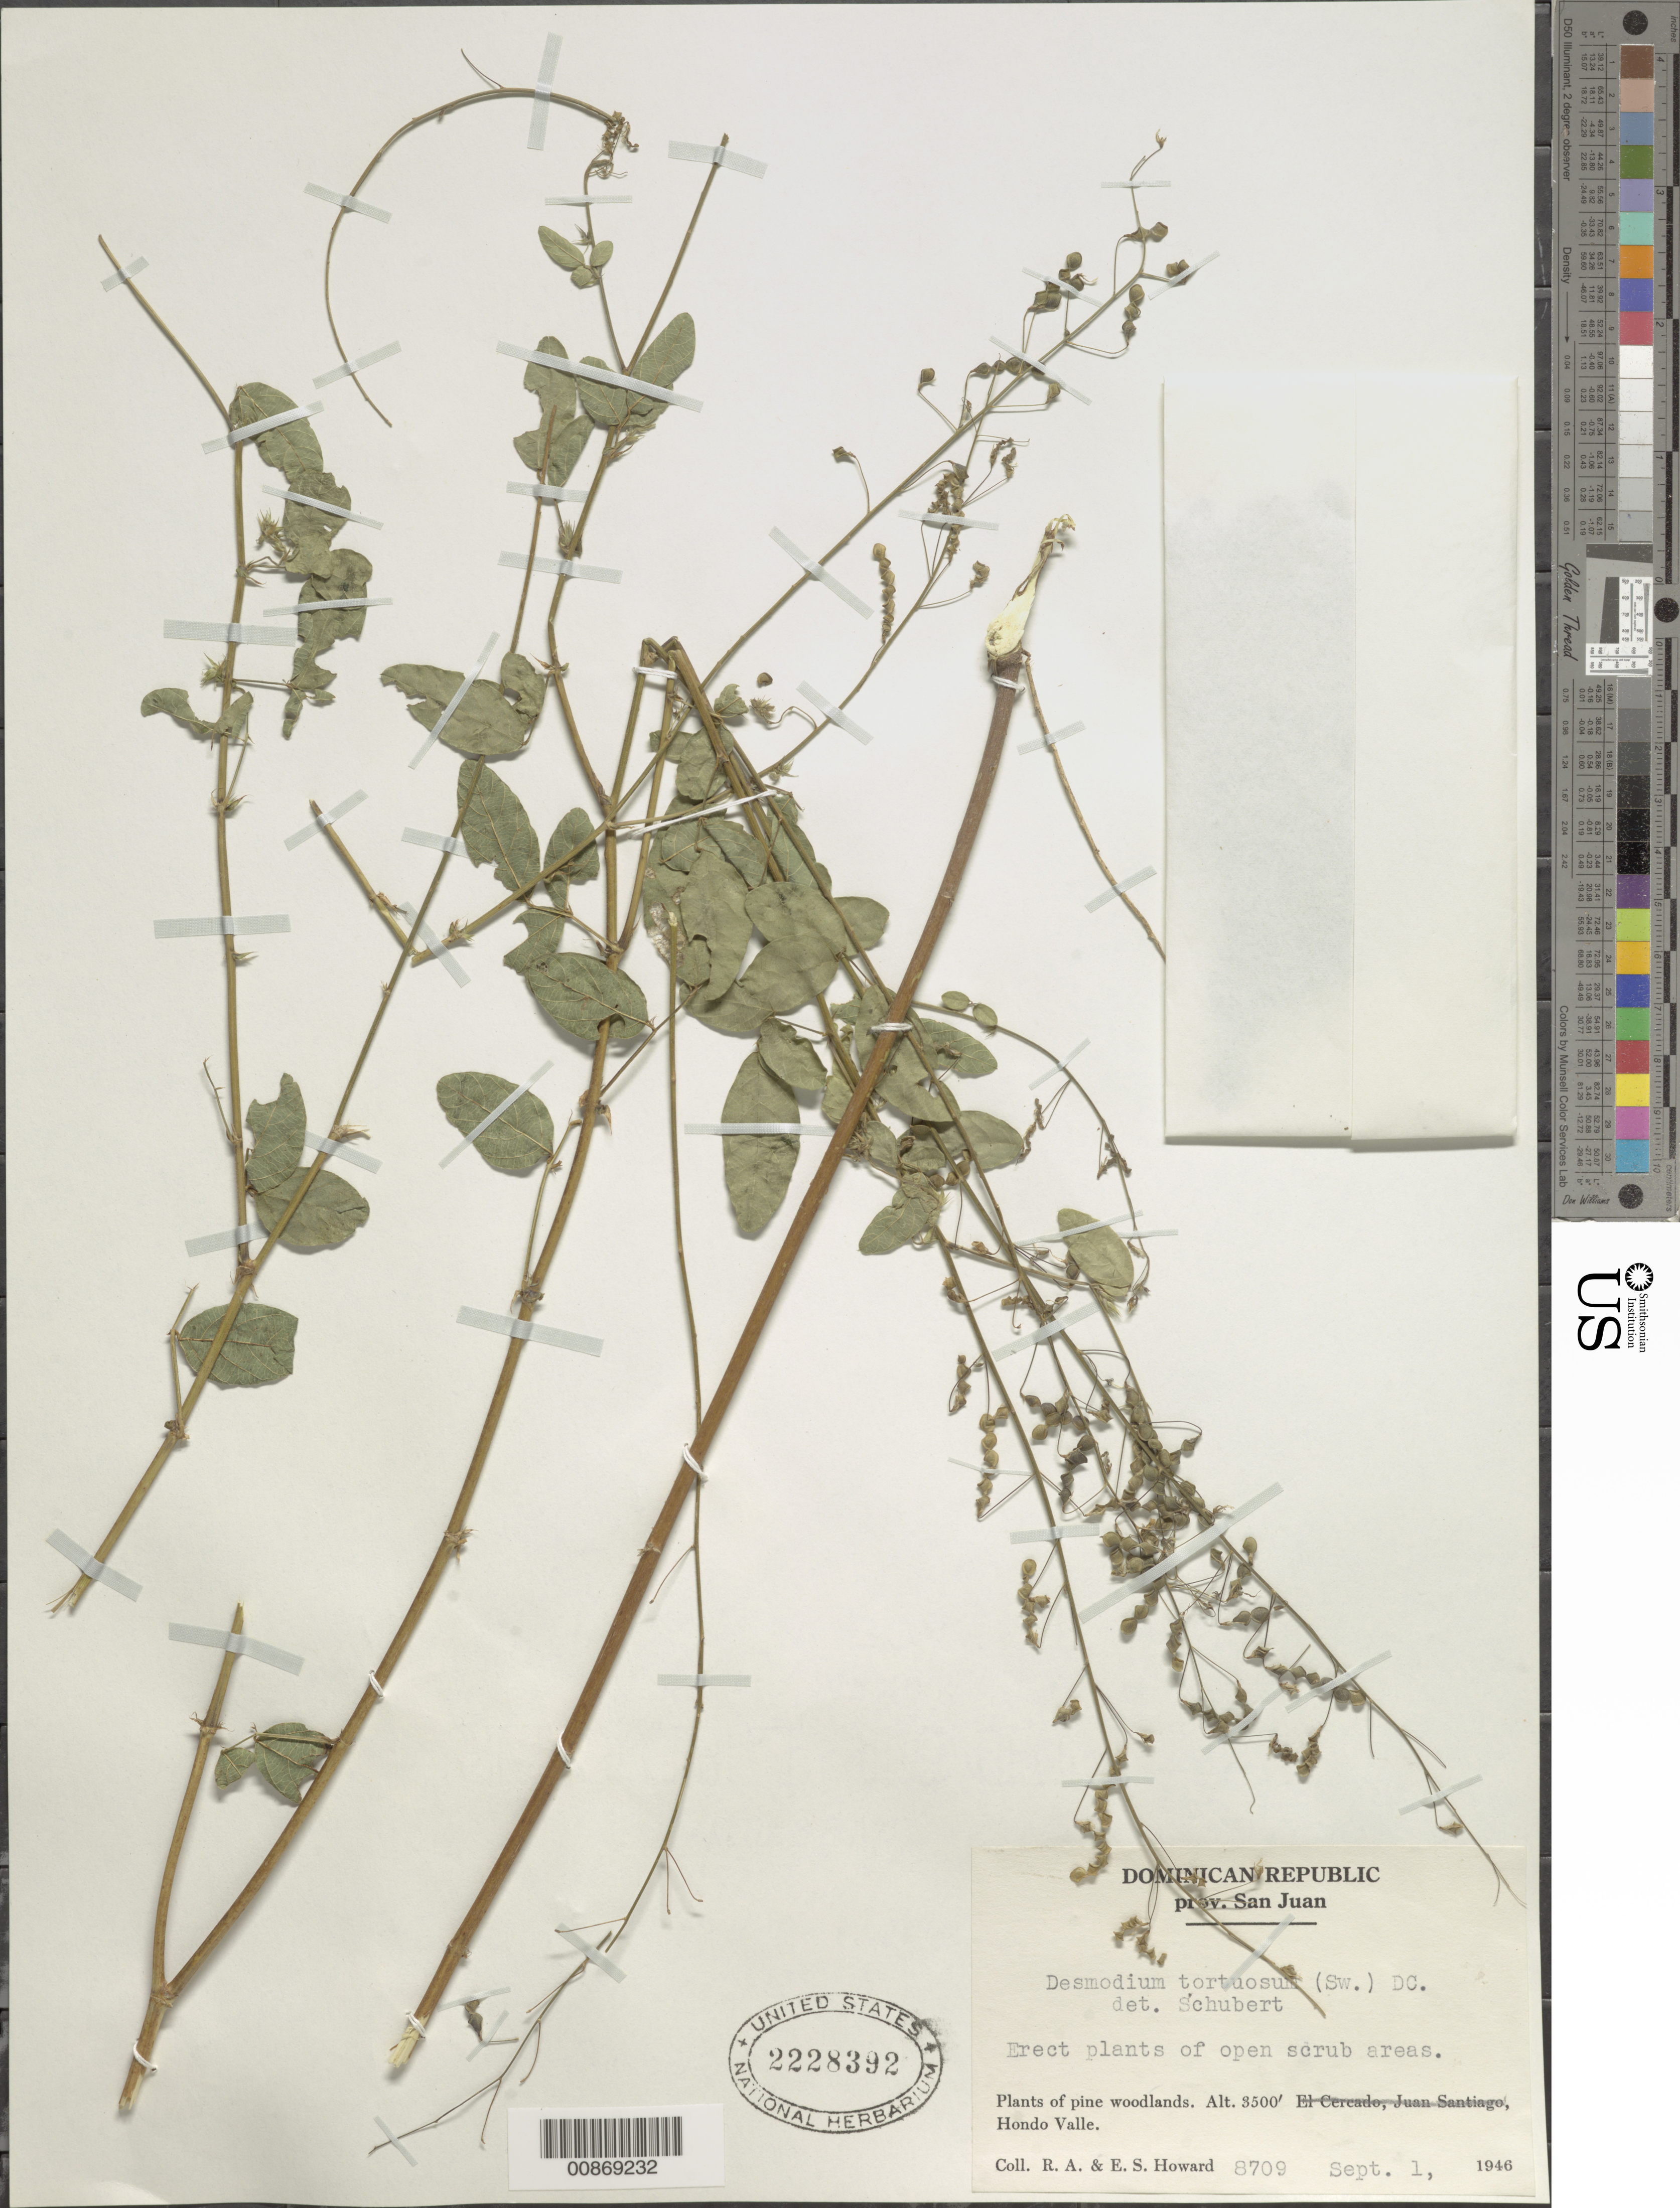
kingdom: Plantae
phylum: Tracheophyta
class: Magnoliopsida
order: Fabales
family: Fabaceae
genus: Desmodium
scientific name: Desmodium tortuosum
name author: (Sw.) DC.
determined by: Schubert, Bernice G.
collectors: R. A. Howard & E. S. Howard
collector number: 8709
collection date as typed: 01 Sep 1946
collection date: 1946-09-01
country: Dominican Republic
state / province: San Juan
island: Hispaniola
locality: Hondo Valle.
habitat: Plants of open scrub areas.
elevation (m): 1067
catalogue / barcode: US 2228392